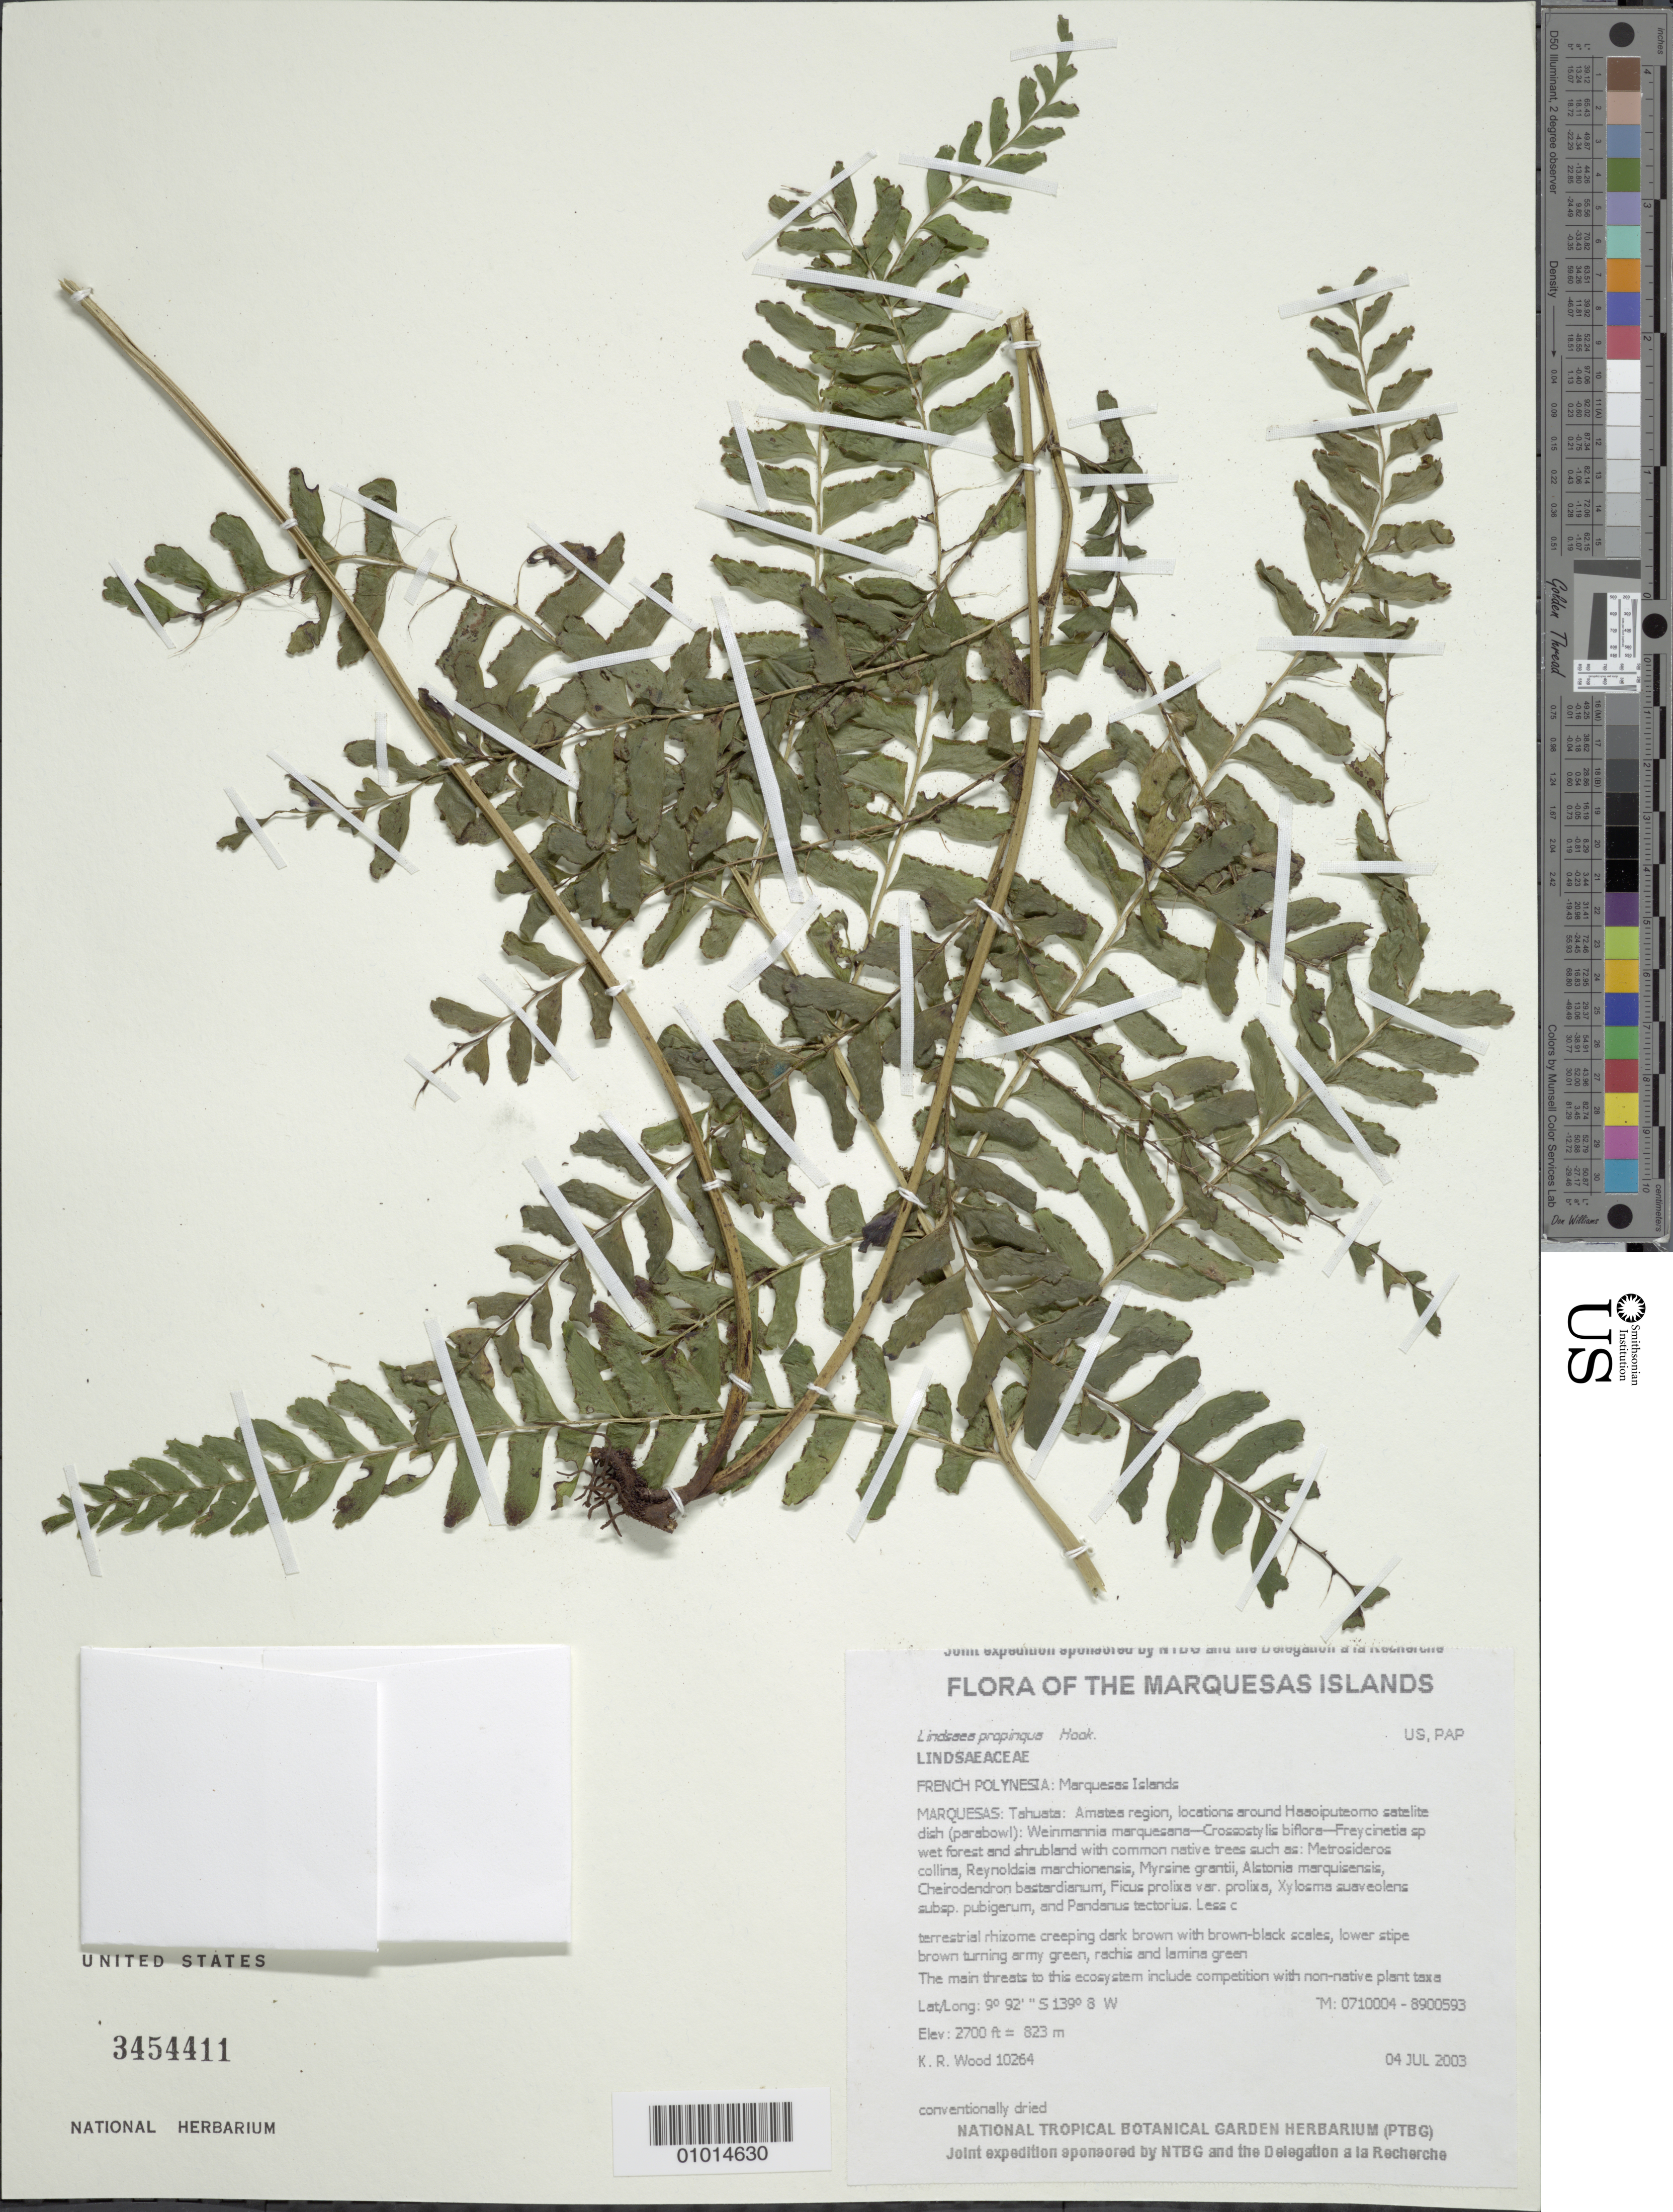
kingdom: Plantae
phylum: Tracheophyta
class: Polypodiopsida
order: Polypodiales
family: Lindsaeaceae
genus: Lindsaea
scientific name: Lindsaea propinqua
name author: Hook.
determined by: Lorence, David H., (PTBG), National Tropical Botanical Garden (UNITED STATES)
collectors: K. R. Wood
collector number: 10264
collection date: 2003-07-04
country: French Polynesia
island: Tahuata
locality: Amatea region, locations around Haaoiputeomo satelite dish (parabowl)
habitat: Weinmannia marquesana - Crossostylis biflora - Freycinetia sp wet forest and shrubland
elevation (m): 823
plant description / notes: Competition with non-native plant taxa such as Ageratum conyzoides, Elephantopus mollis, Psidium guajava, Spathoglottis plicata, Zingiber zerumbet, Paspalum conjugatum, Paspalum paniculatum, Rhynchelytrum repens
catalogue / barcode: US 3454411